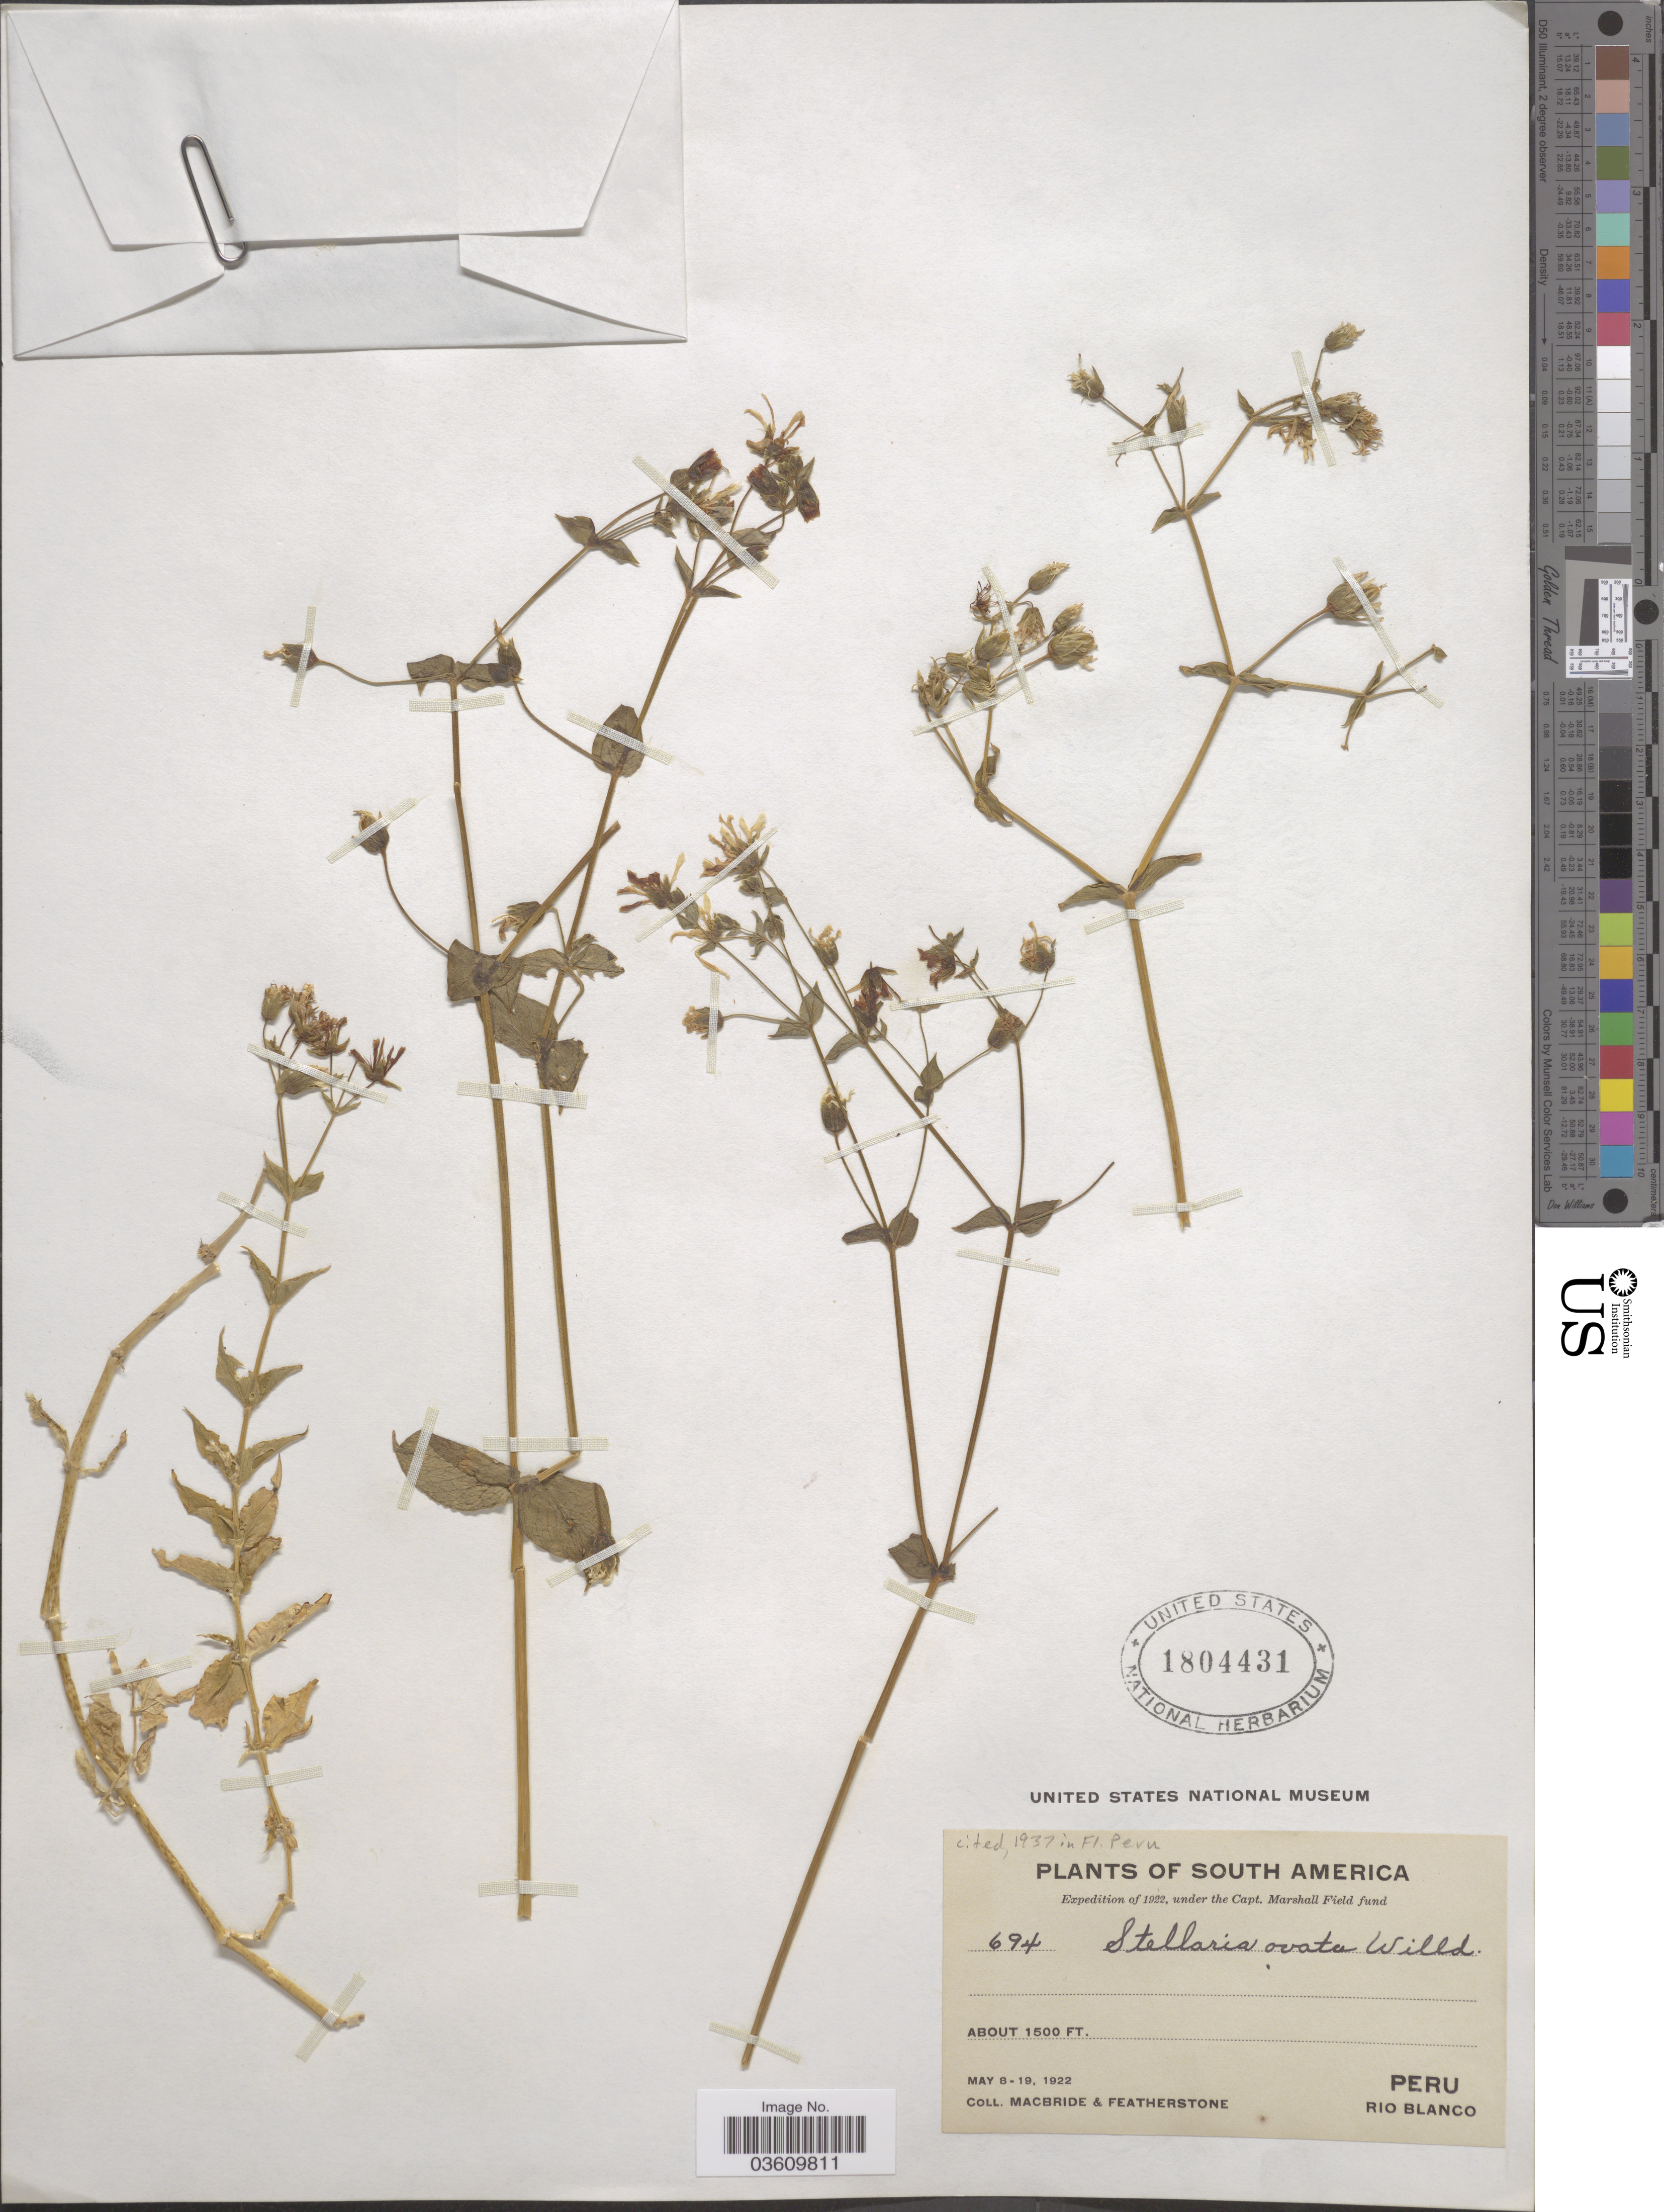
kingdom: Plantae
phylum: Tracheophyta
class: Magnoliopsida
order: Caryophyllales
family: Caryophyllaceae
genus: Stellaria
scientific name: Stellaria ovata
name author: Willd.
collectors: Macbride, -- & -. Featherstone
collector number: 694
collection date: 1922-05-08/1922-05-19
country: Peru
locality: Rio Blanco.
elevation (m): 457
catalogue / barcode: US 1804431